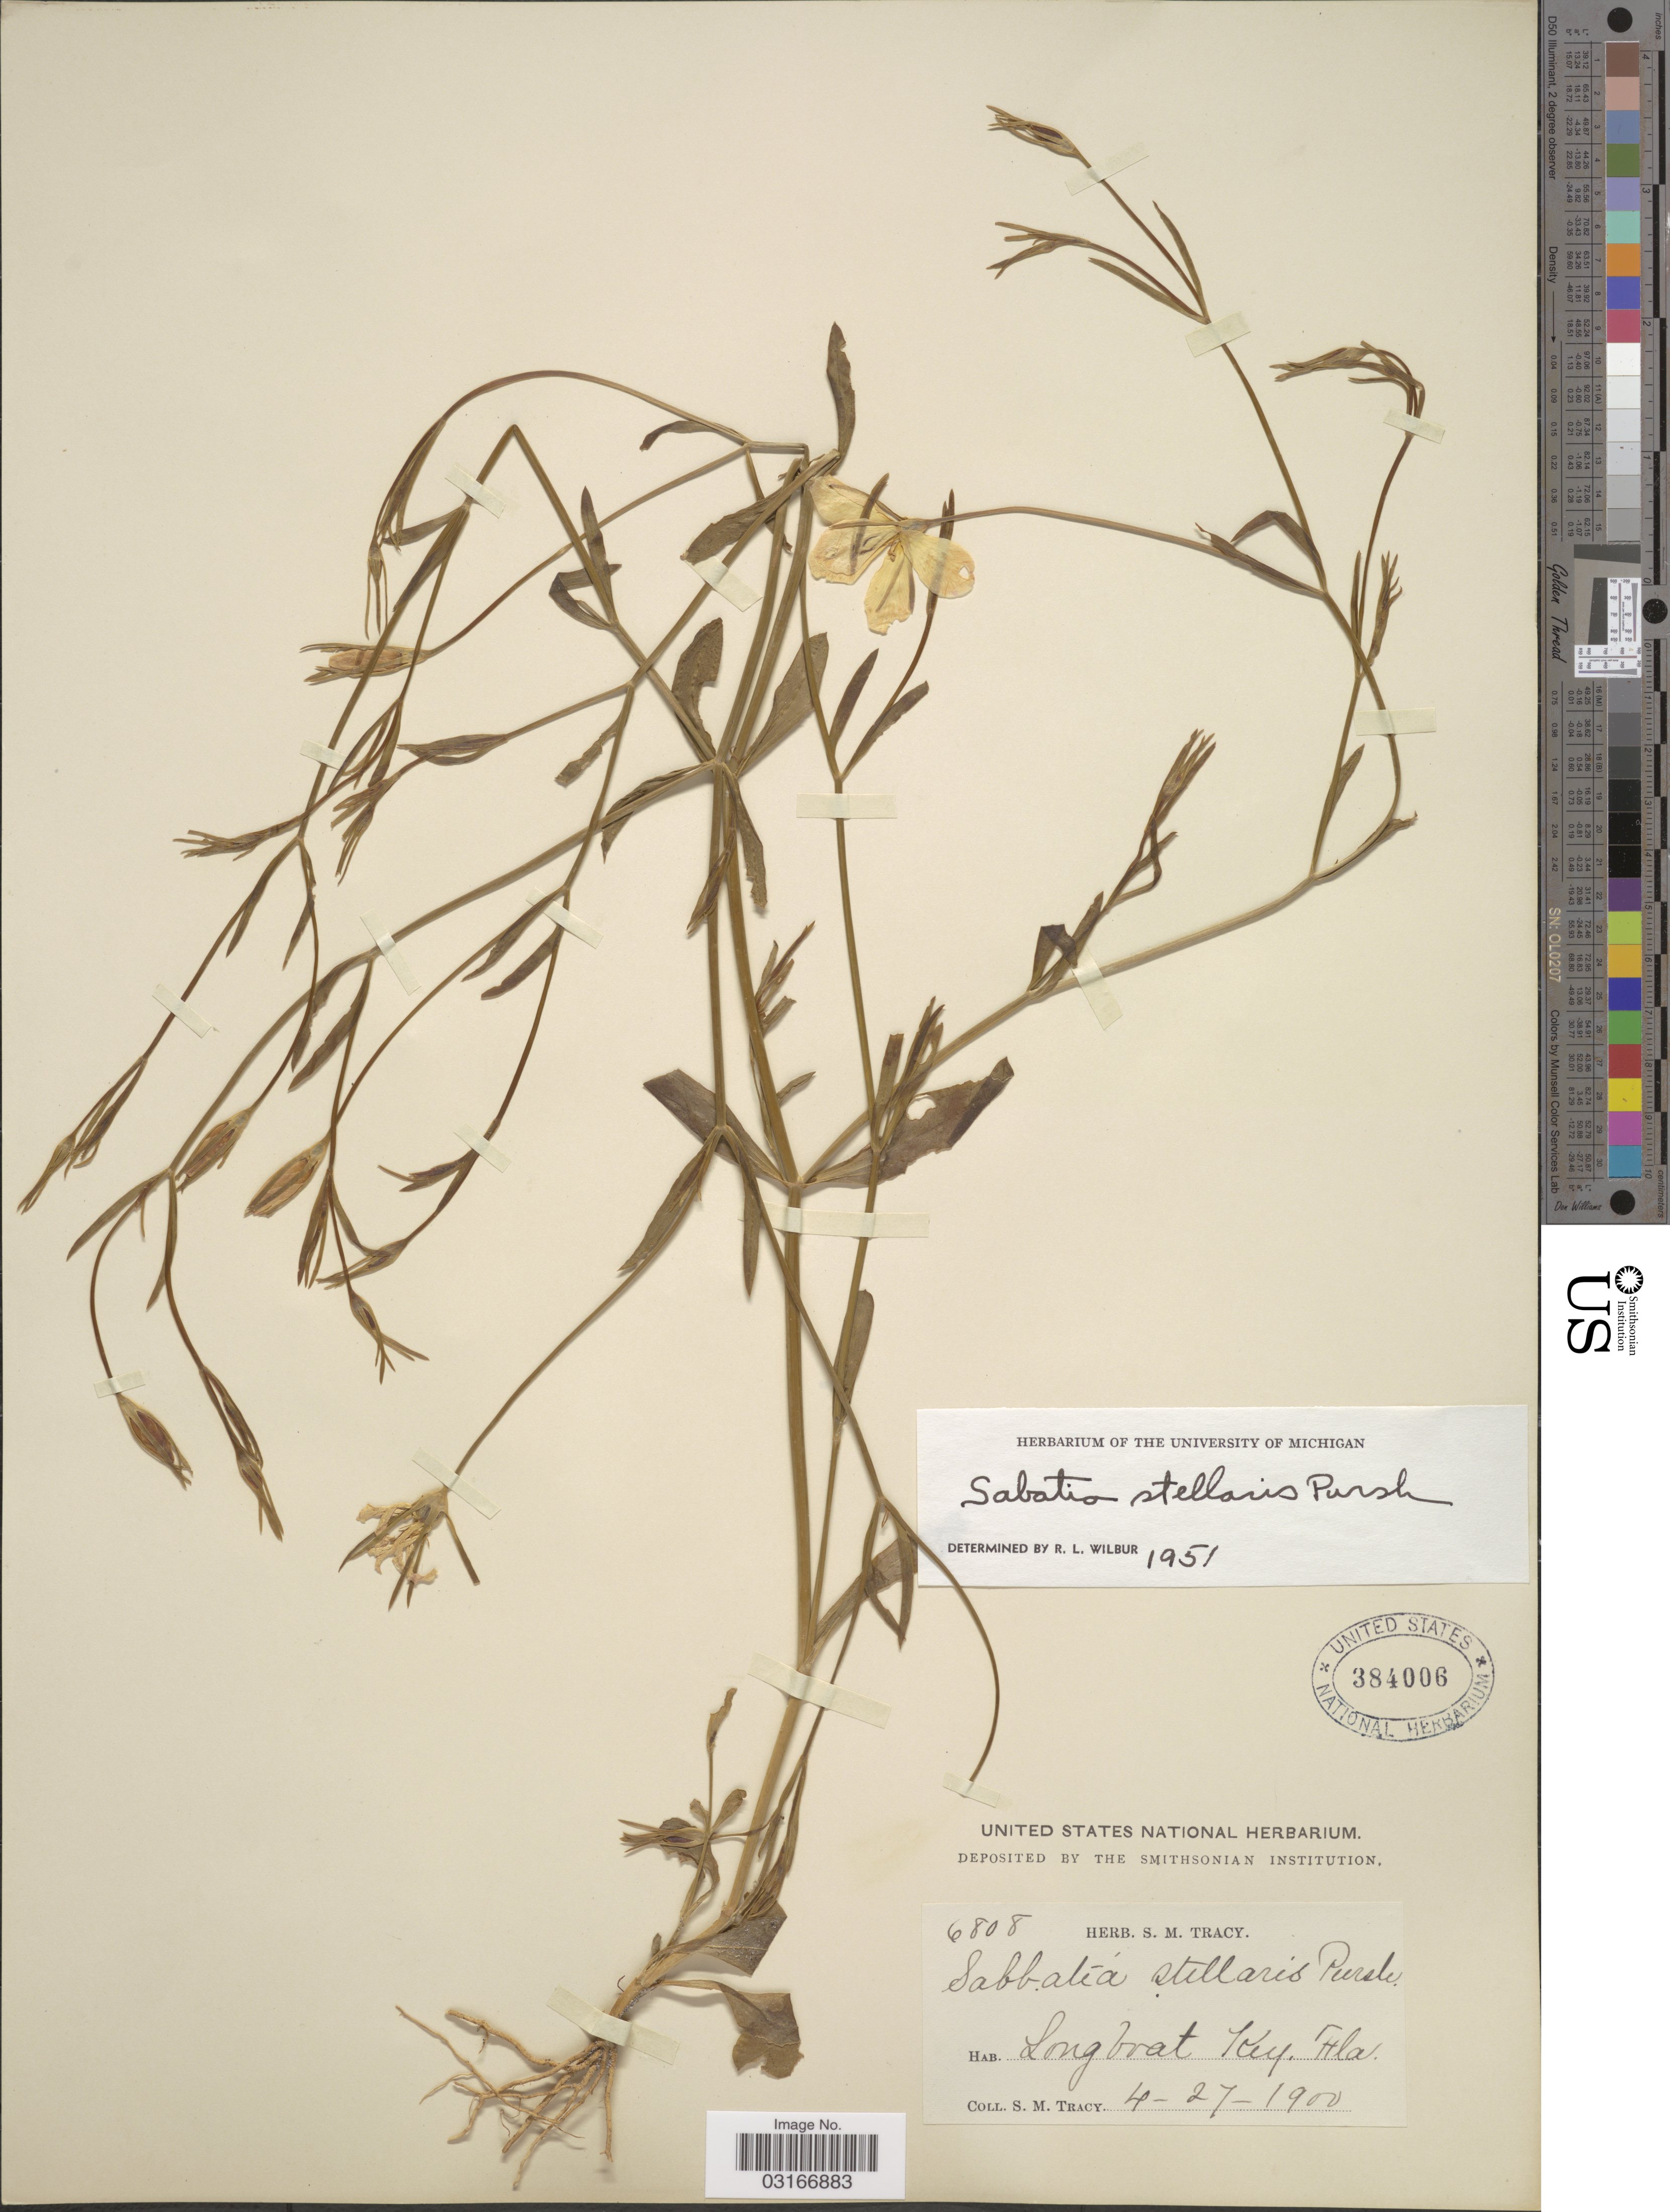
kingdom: Plantae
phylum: Tracheophyta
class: Magnoliopsida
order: Gentianales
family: Gentianaceae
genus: Sabatia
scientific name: Sabatia stellaris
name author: Pursh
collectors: S. M. Tracy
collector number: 6808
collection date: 1900-04-27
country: United States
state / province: Florida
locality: Longboat Key.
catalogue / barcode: US 384006